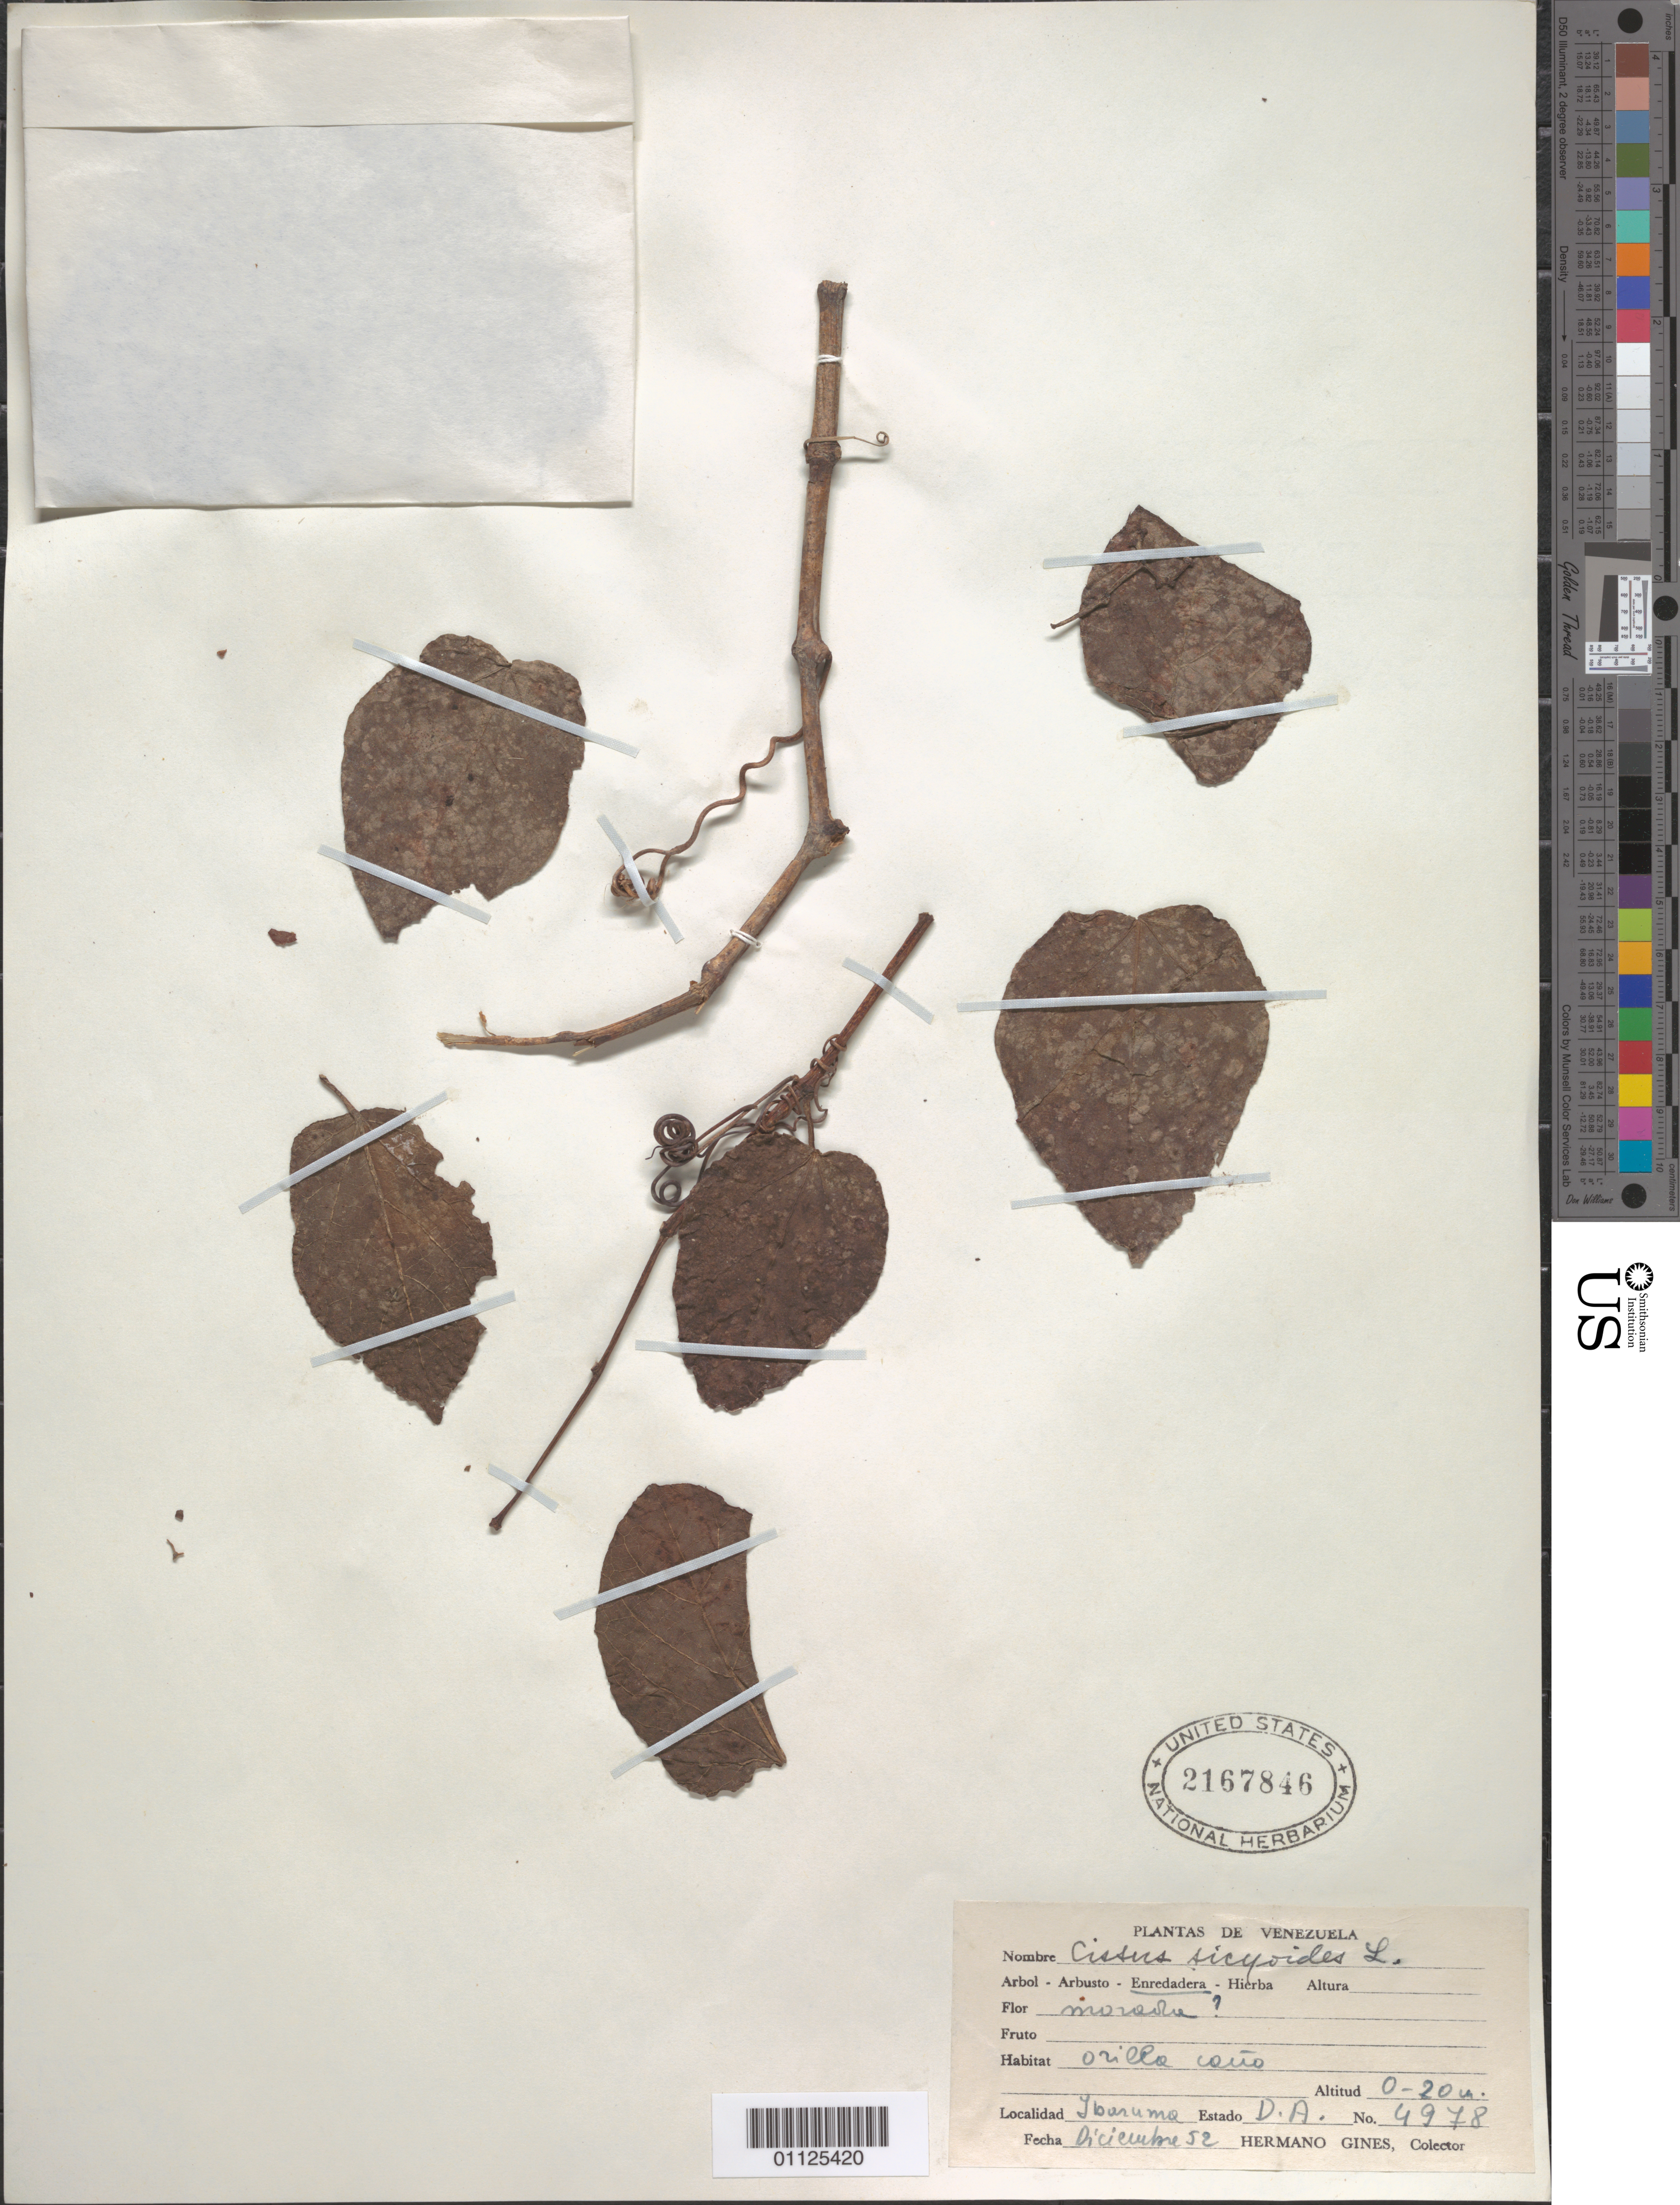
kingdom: Plantae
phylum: Tracheophyta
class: Magnoliopsida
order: Vitales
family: Vitaceae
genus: Cissus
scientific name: Cissus verticillata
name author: (L.) Nicolson & C.E. Jarvis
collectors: H. Gines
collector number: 4978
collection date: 1952-12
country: Venezuela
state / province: Delta Amacuro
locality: Enredadera.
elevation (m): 20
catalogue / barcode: US 2167846